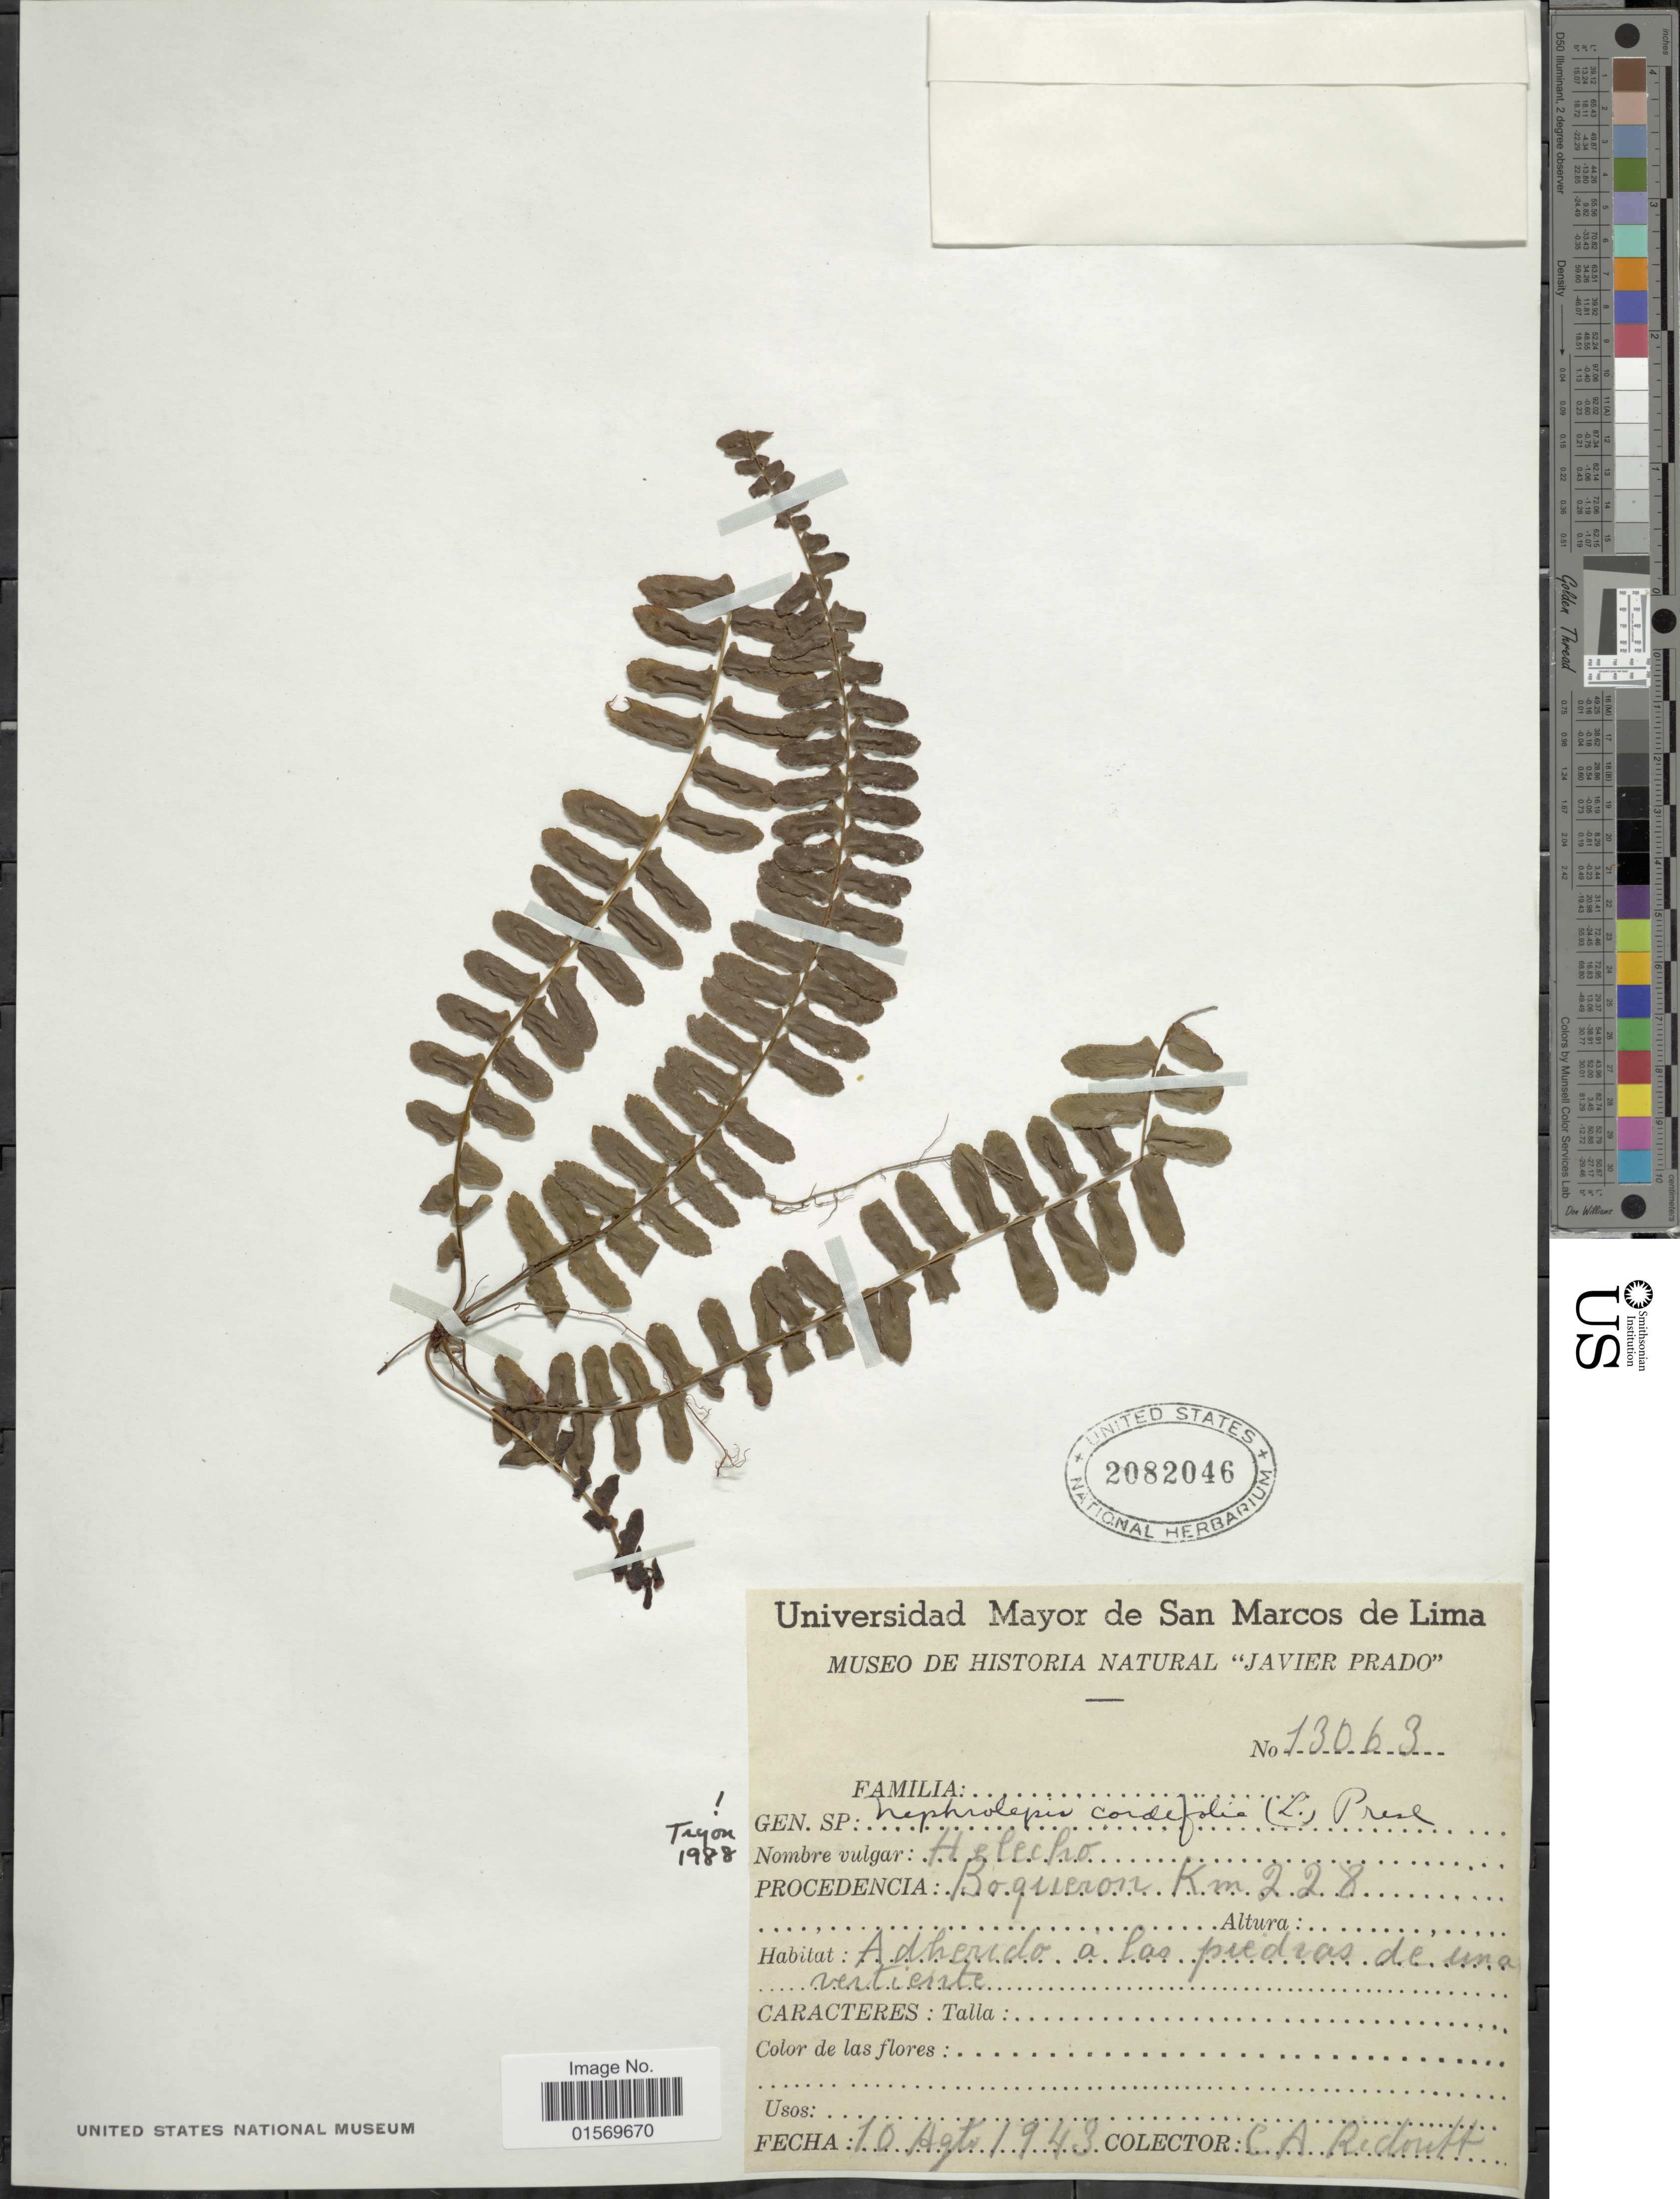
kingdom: Plantae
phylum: Tracheophyta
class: Polypodiopsida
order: Polypodiales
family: Nephrolepidaceae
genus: Nephrolepis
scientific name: Nephrolepis cordifolia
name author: (L.) C. Presl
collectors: C. Ridoutt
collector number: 13063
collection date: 1943-08-10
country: Puerto Rico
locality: Boqueron Km228, adherido a las piedras de una vertiente.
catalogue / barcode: US 2082046